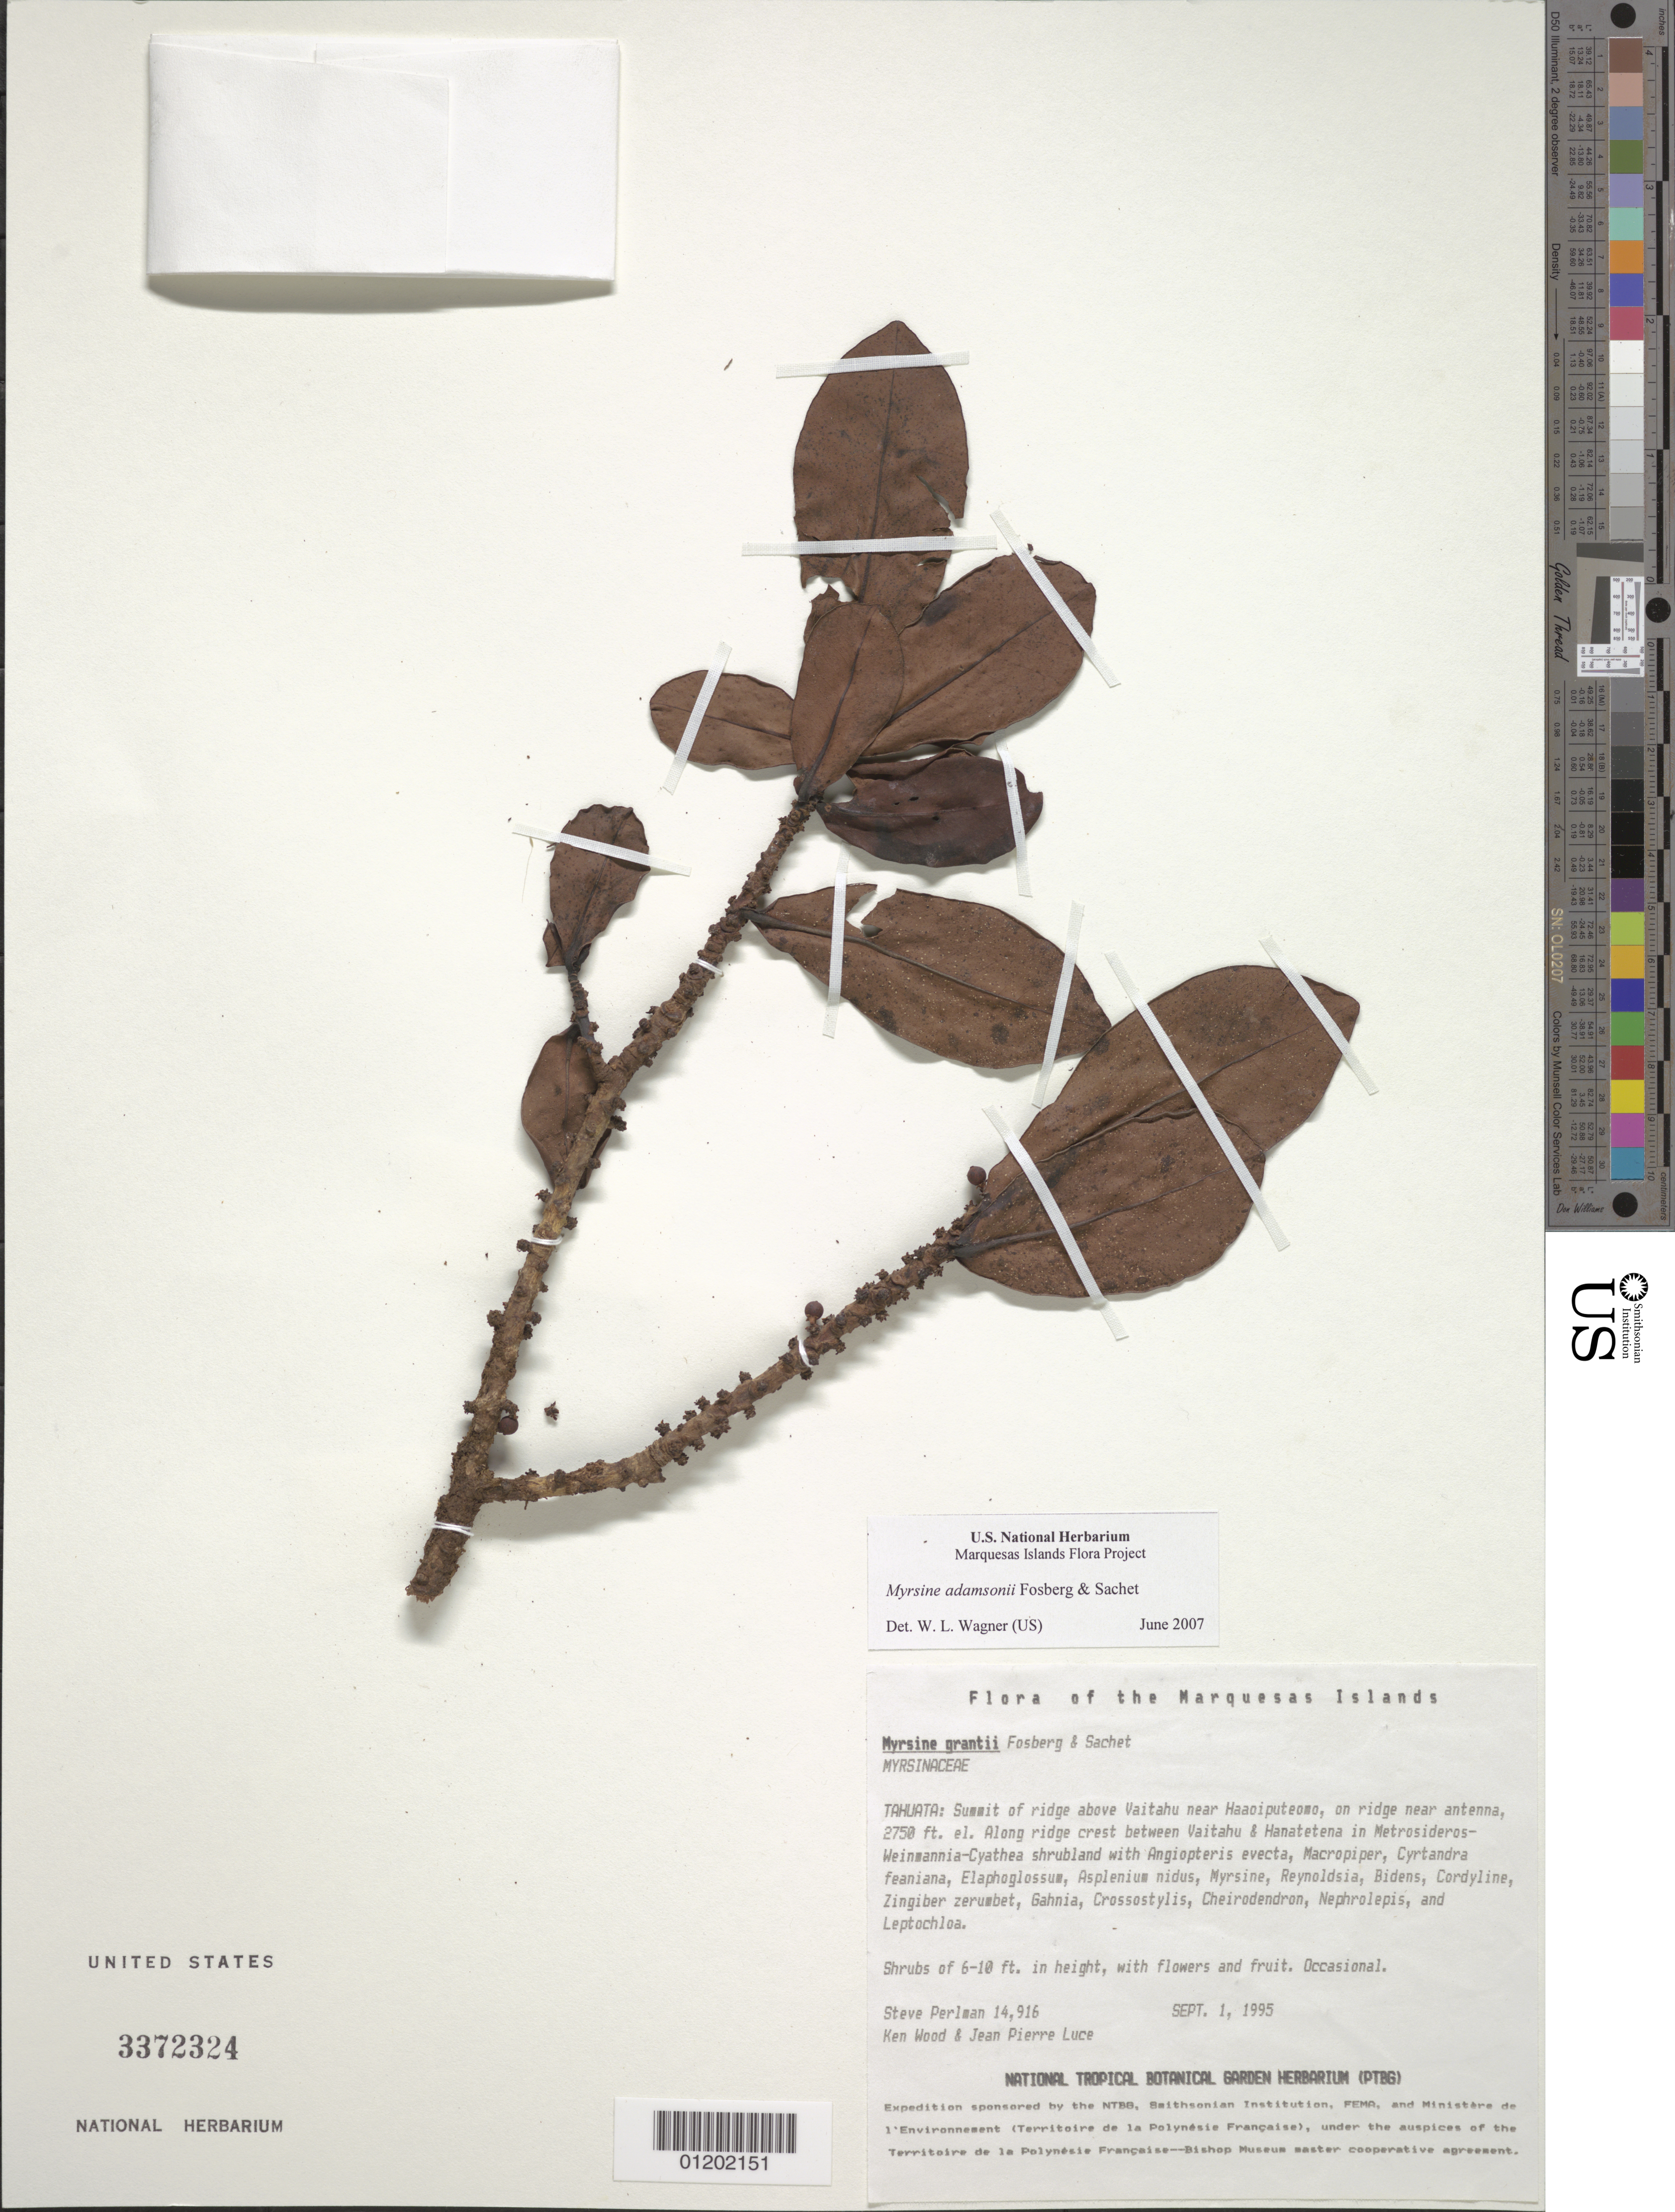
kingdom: Plantae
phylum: Tracheophyta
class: Magnoliopsida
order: Ericales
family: Primulaceae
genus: Myrsine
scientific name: Myrsine adamsonii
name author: Fosberg & Sachet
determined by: Wagner, W. L., (BOT), Smithsonian Institution - National Museum of Natural History (UNITED STATES)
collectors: S. P. Perlman, K. R. Wood & J. Luce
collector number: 14916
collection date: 1995-09-01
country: French Polynesia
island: Tahuata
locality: Summit of ridge above Vaitahu, near Haaoiputeomo, on ridge near antenna, along ridge crest between Vaitahu & Hanatetena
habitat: In Metrosideros - Weinmannia - Cyathea shrubland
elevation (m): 838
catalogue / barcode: US 3372324